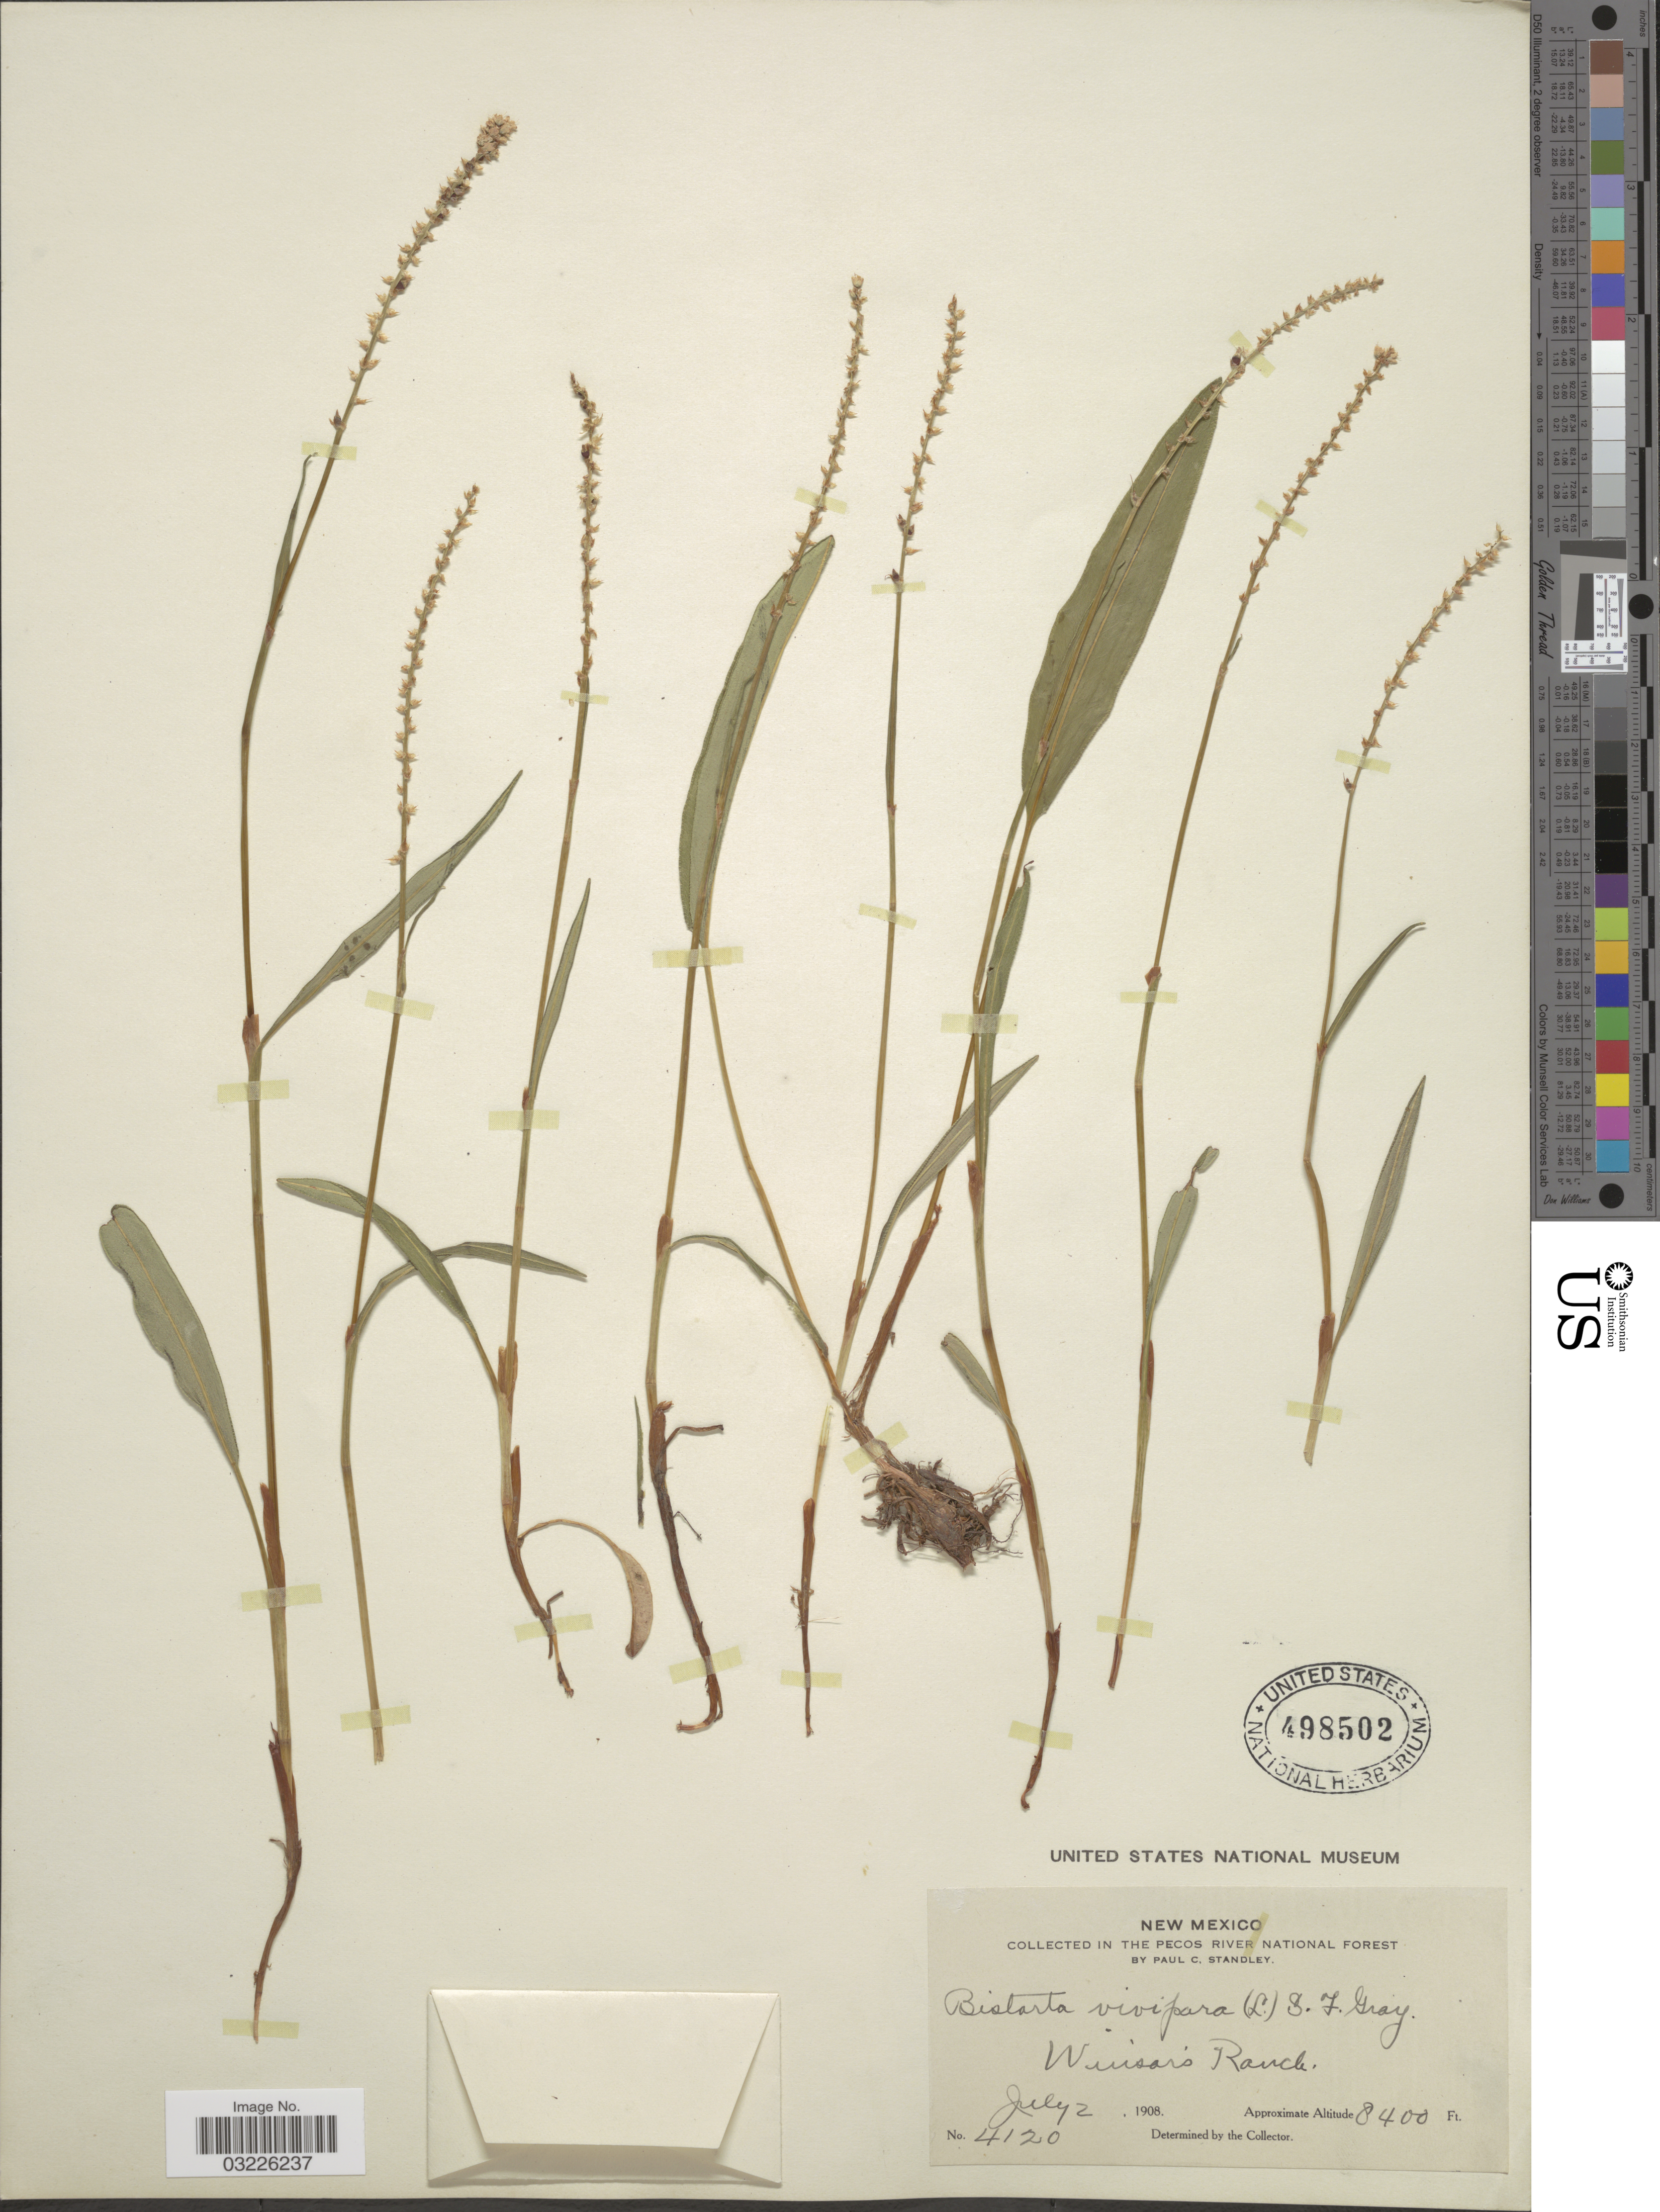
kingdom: Plantae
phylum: Tracheophyta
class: Magnoliopsida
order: Caryophyllales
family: Polygonaceae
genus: Bistorta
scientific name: Bistorta vivipara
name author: (L.) Delarbre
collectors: P. C. Standley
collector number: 4120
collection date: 1908-07-02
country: United States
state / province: New Mexico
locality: In The Pecos River National Forest, Winsar's Ranch.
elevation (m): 2560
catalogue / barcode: US 498502